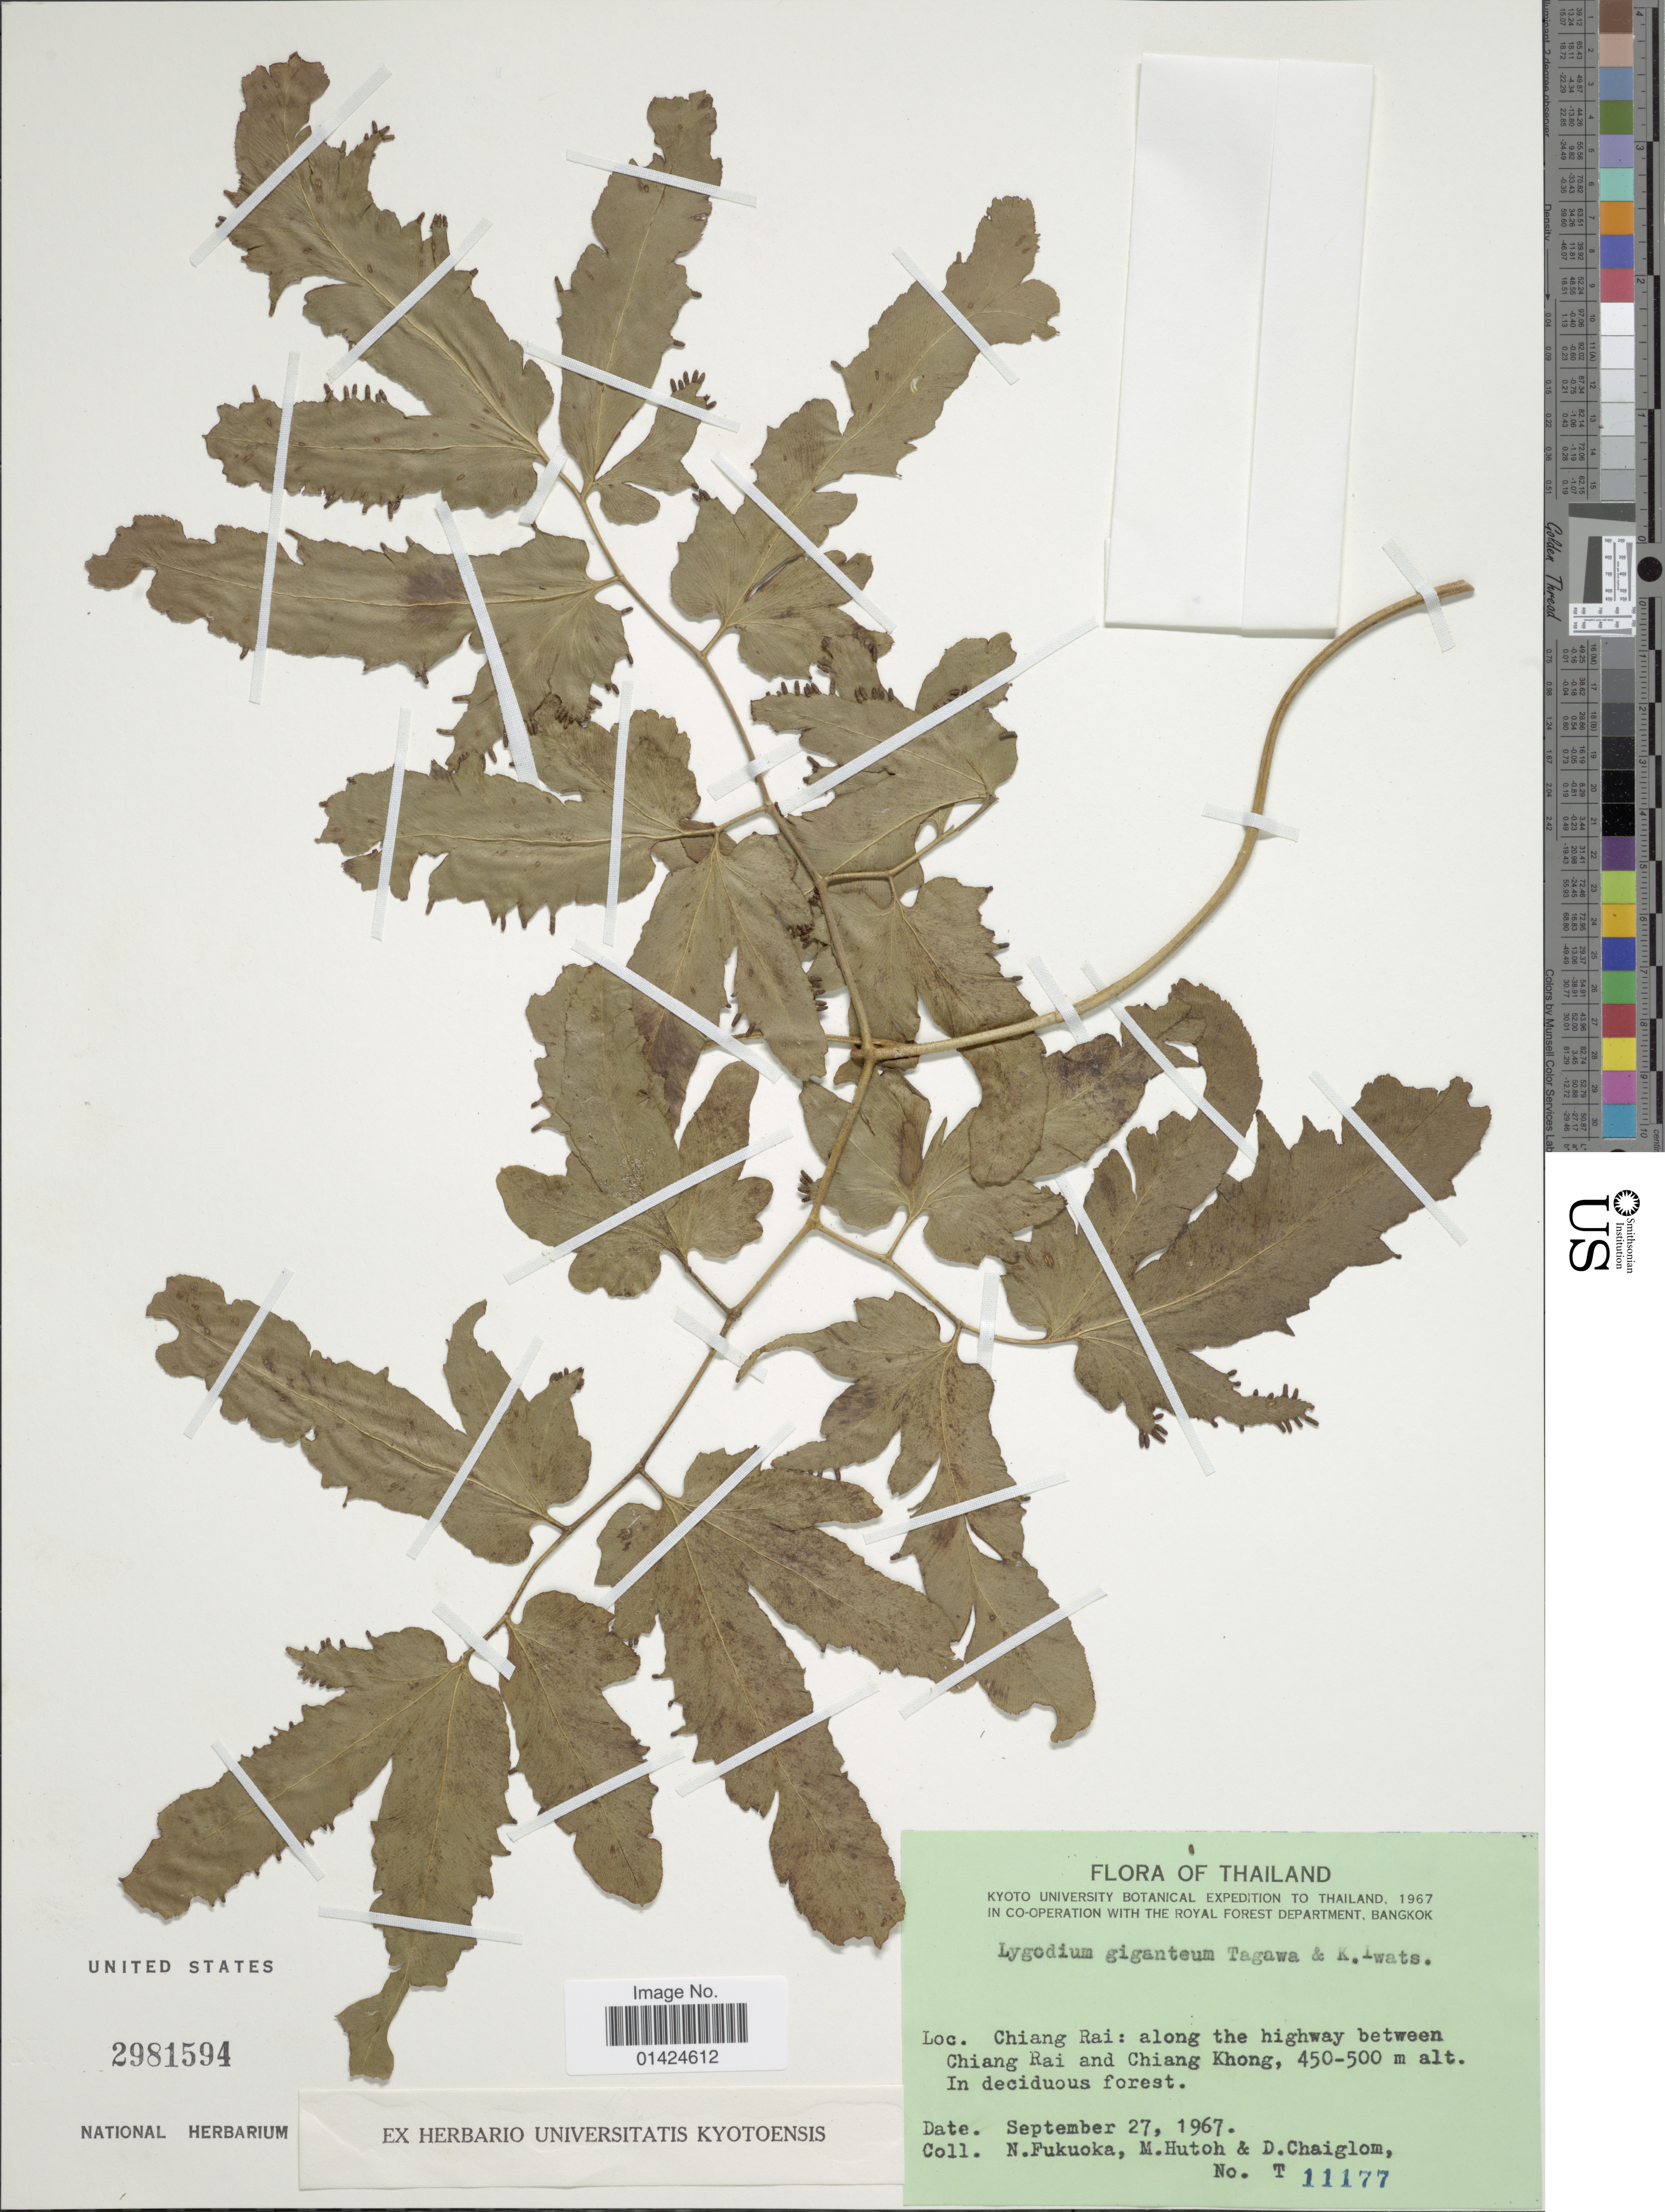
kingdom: Plantae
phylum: Tracheophyta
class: Polypodiopsida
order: Schizaeales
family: Lygodiaceae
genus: Lygodium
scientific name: Lygodium yunnanense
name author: Ching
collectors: N. Fukuoka, M. Hutoh & D. Chaiglom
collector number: T 11177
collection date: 1967-09-27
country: Thailand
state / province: Chiang Rai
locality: Along the highway between Chiang Rai and Chiang Khong.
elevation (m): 450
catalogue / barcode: US 2981594